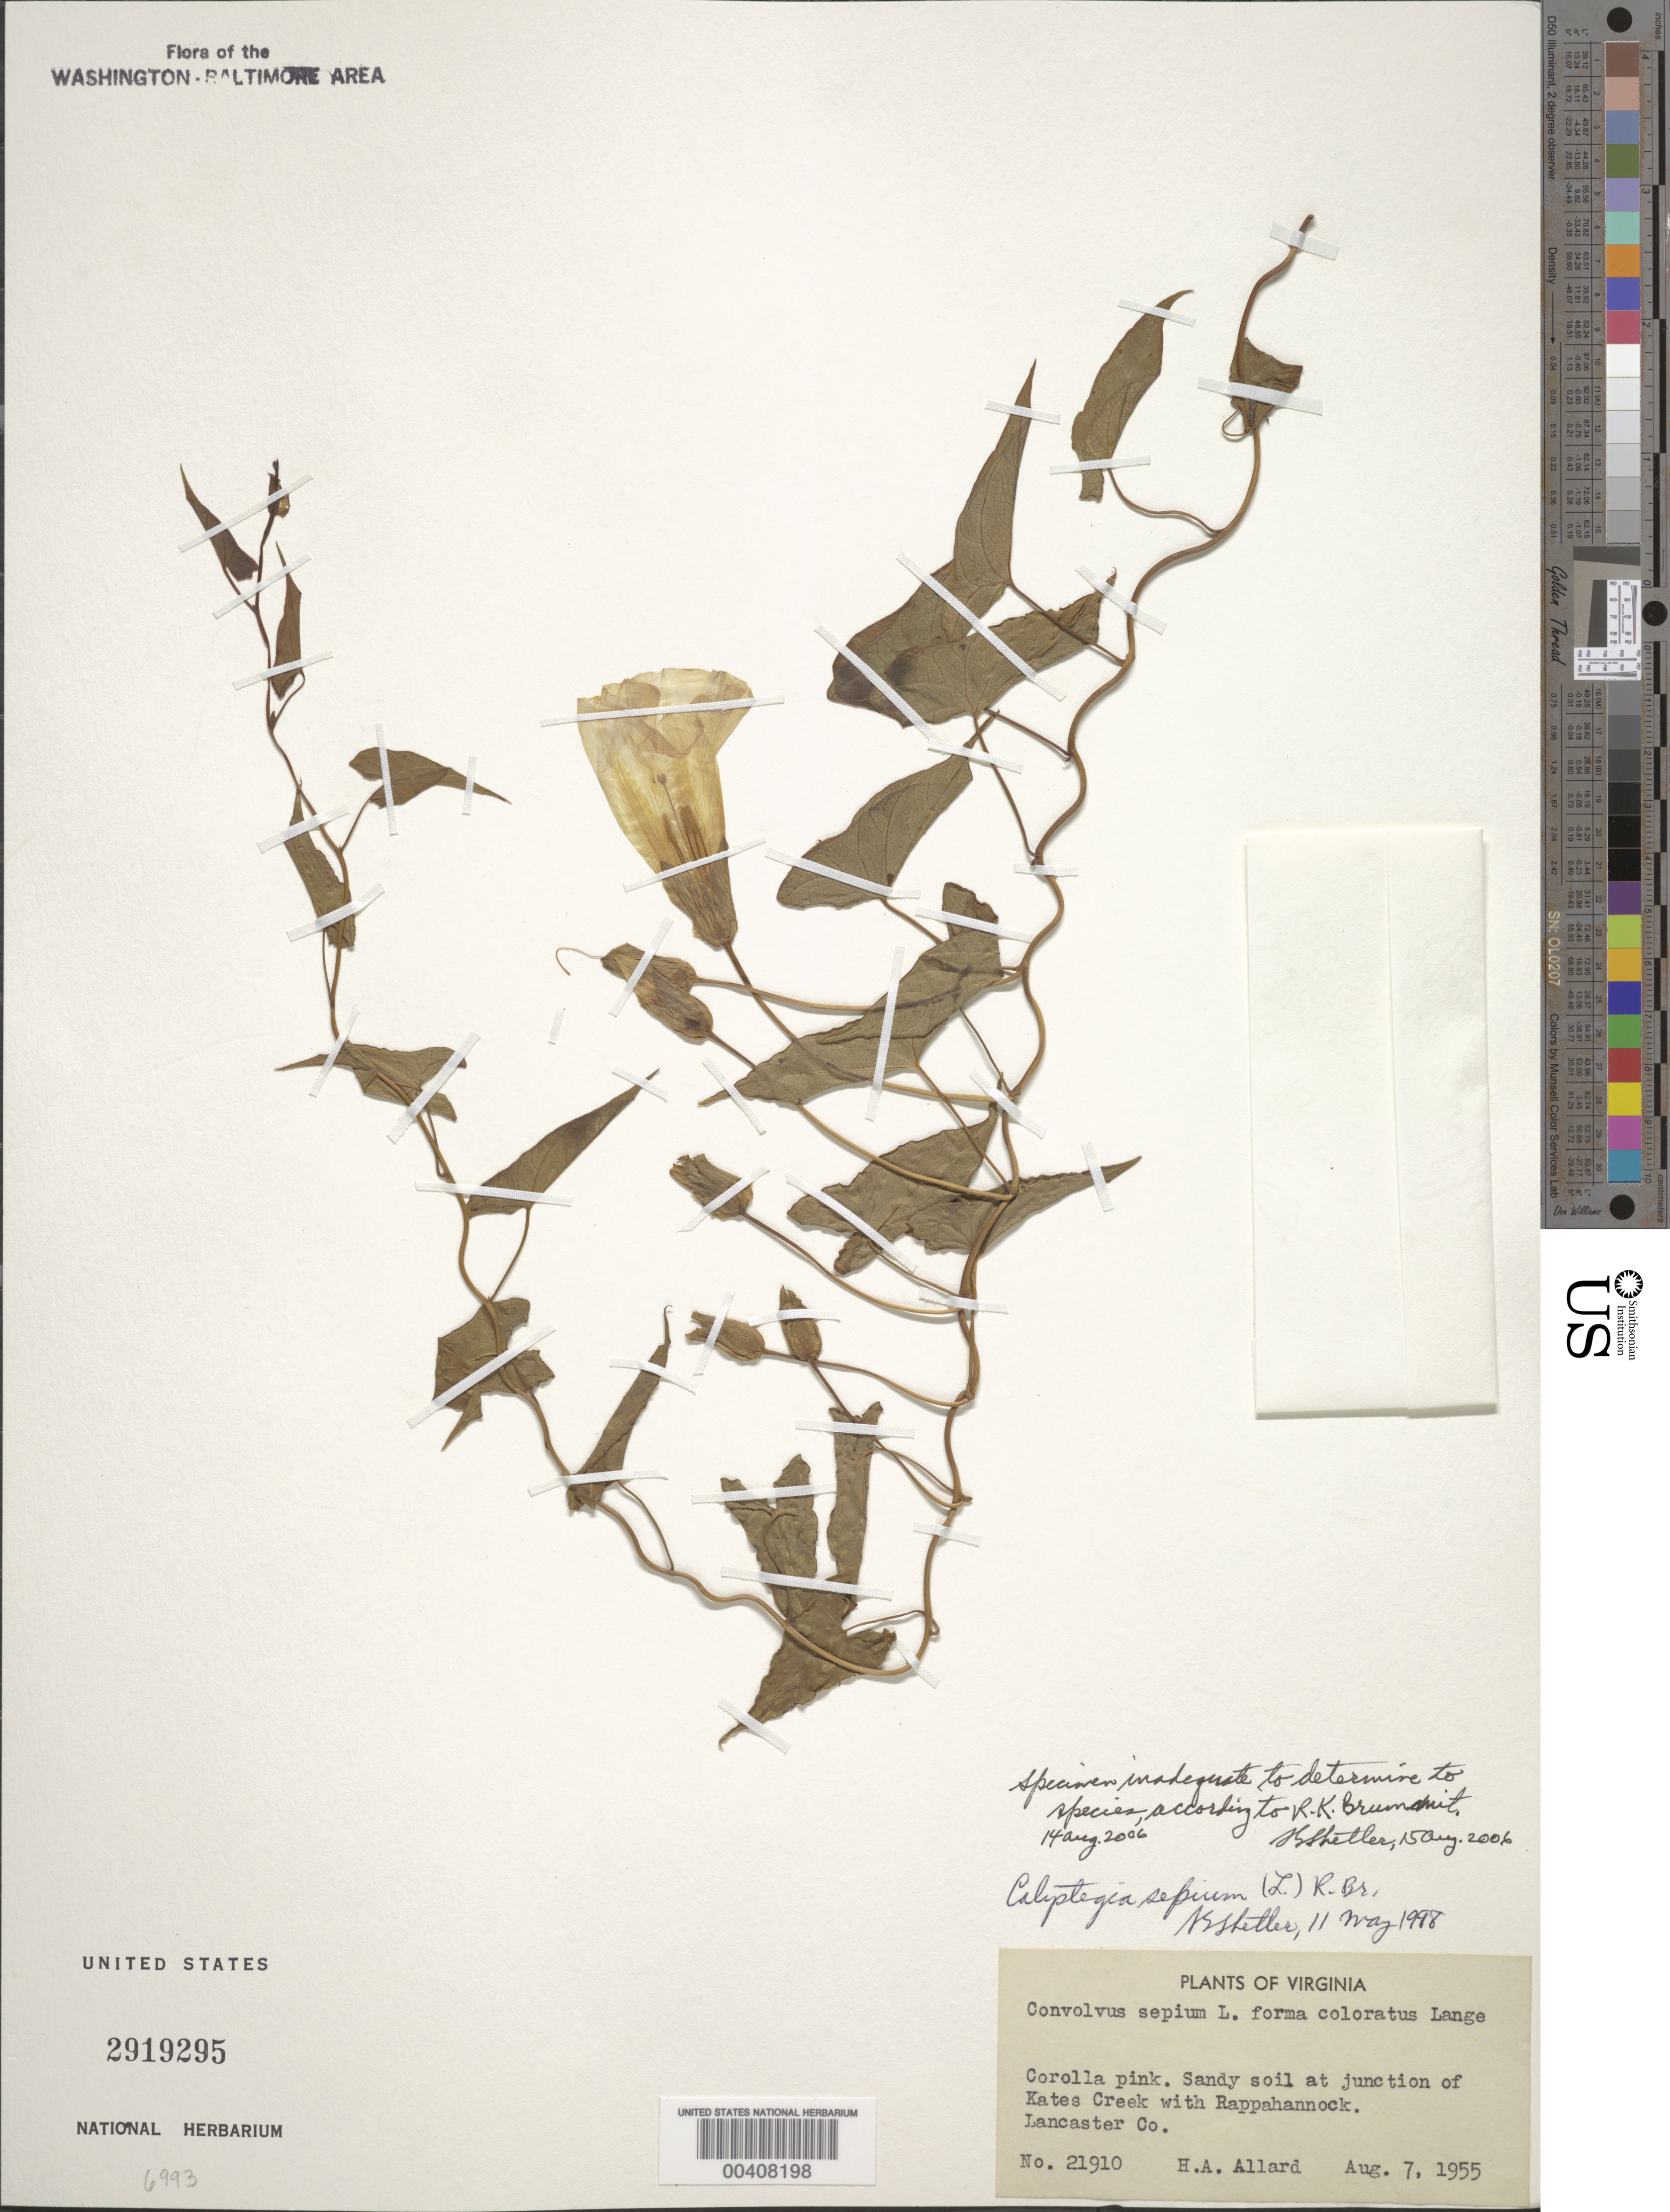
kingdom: Plantae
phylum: Tracheophyta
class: Magnoliopsida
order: Solanales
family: Convolvulaceae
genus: Calystegia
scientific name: Calystegia sp.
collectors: H. A. Allard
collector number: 21910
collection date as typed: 07 Aug 1955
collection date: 1955-08-07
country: United States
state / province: Virginia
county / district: Lancaster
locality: At junction of Kates Creek with Rappahannock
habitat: Sandy soil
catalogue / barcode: US 2919295